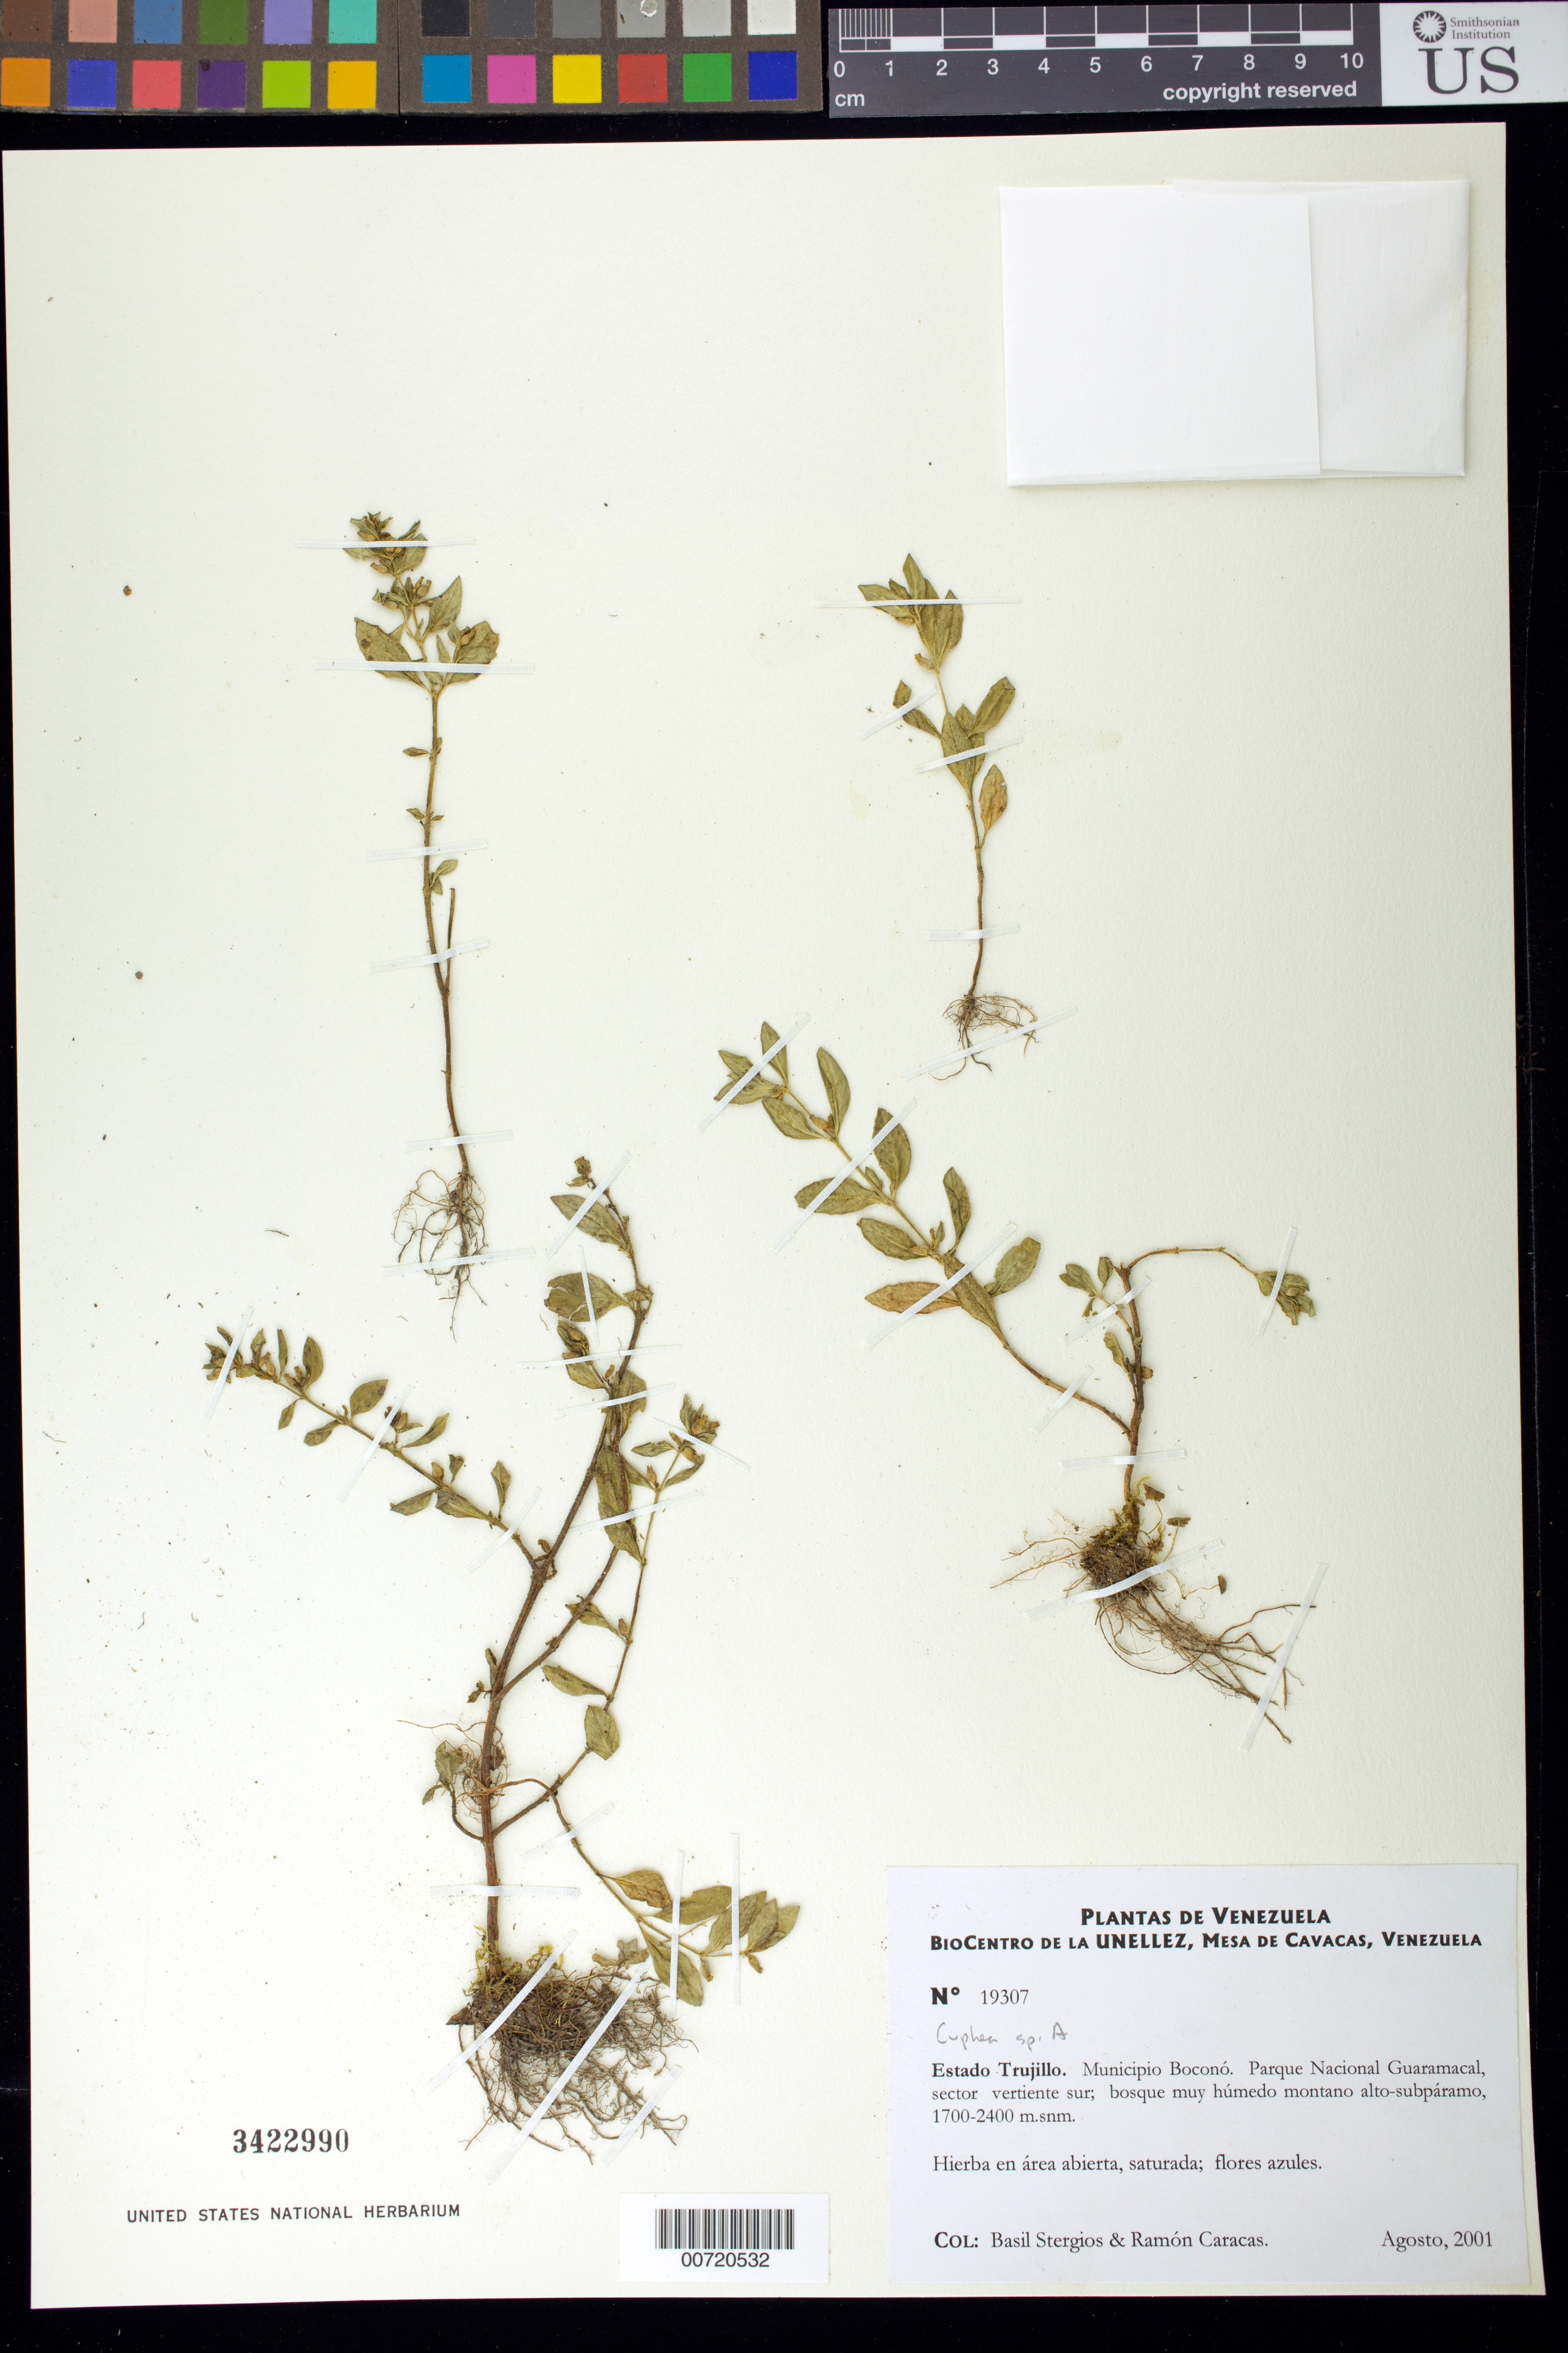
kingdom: Plantae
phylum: Tracheophyta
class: Magnoliopsida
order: Myrtales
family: Lythraceae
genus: Cuphea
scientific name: Cuphea carthagenensis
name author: (Jacq.) J.F. Macbr.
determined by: Dorr, Laurence J., Curator (BOT), Smithsonian Institution - National Museum of Natural History (UNITED STATES)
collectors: B. G. Stergios & R. Caracas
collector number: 19307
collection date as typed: Aug 2001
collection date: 2001-08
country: Venezuela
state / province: Trujillo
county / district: Boconó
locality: Parque Nacional Guaramacal, vertiente sur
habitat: Bosque muy húmedo montano alto-subpáramo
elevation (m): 1700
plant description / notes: PORT, US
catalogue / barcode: US 3422990